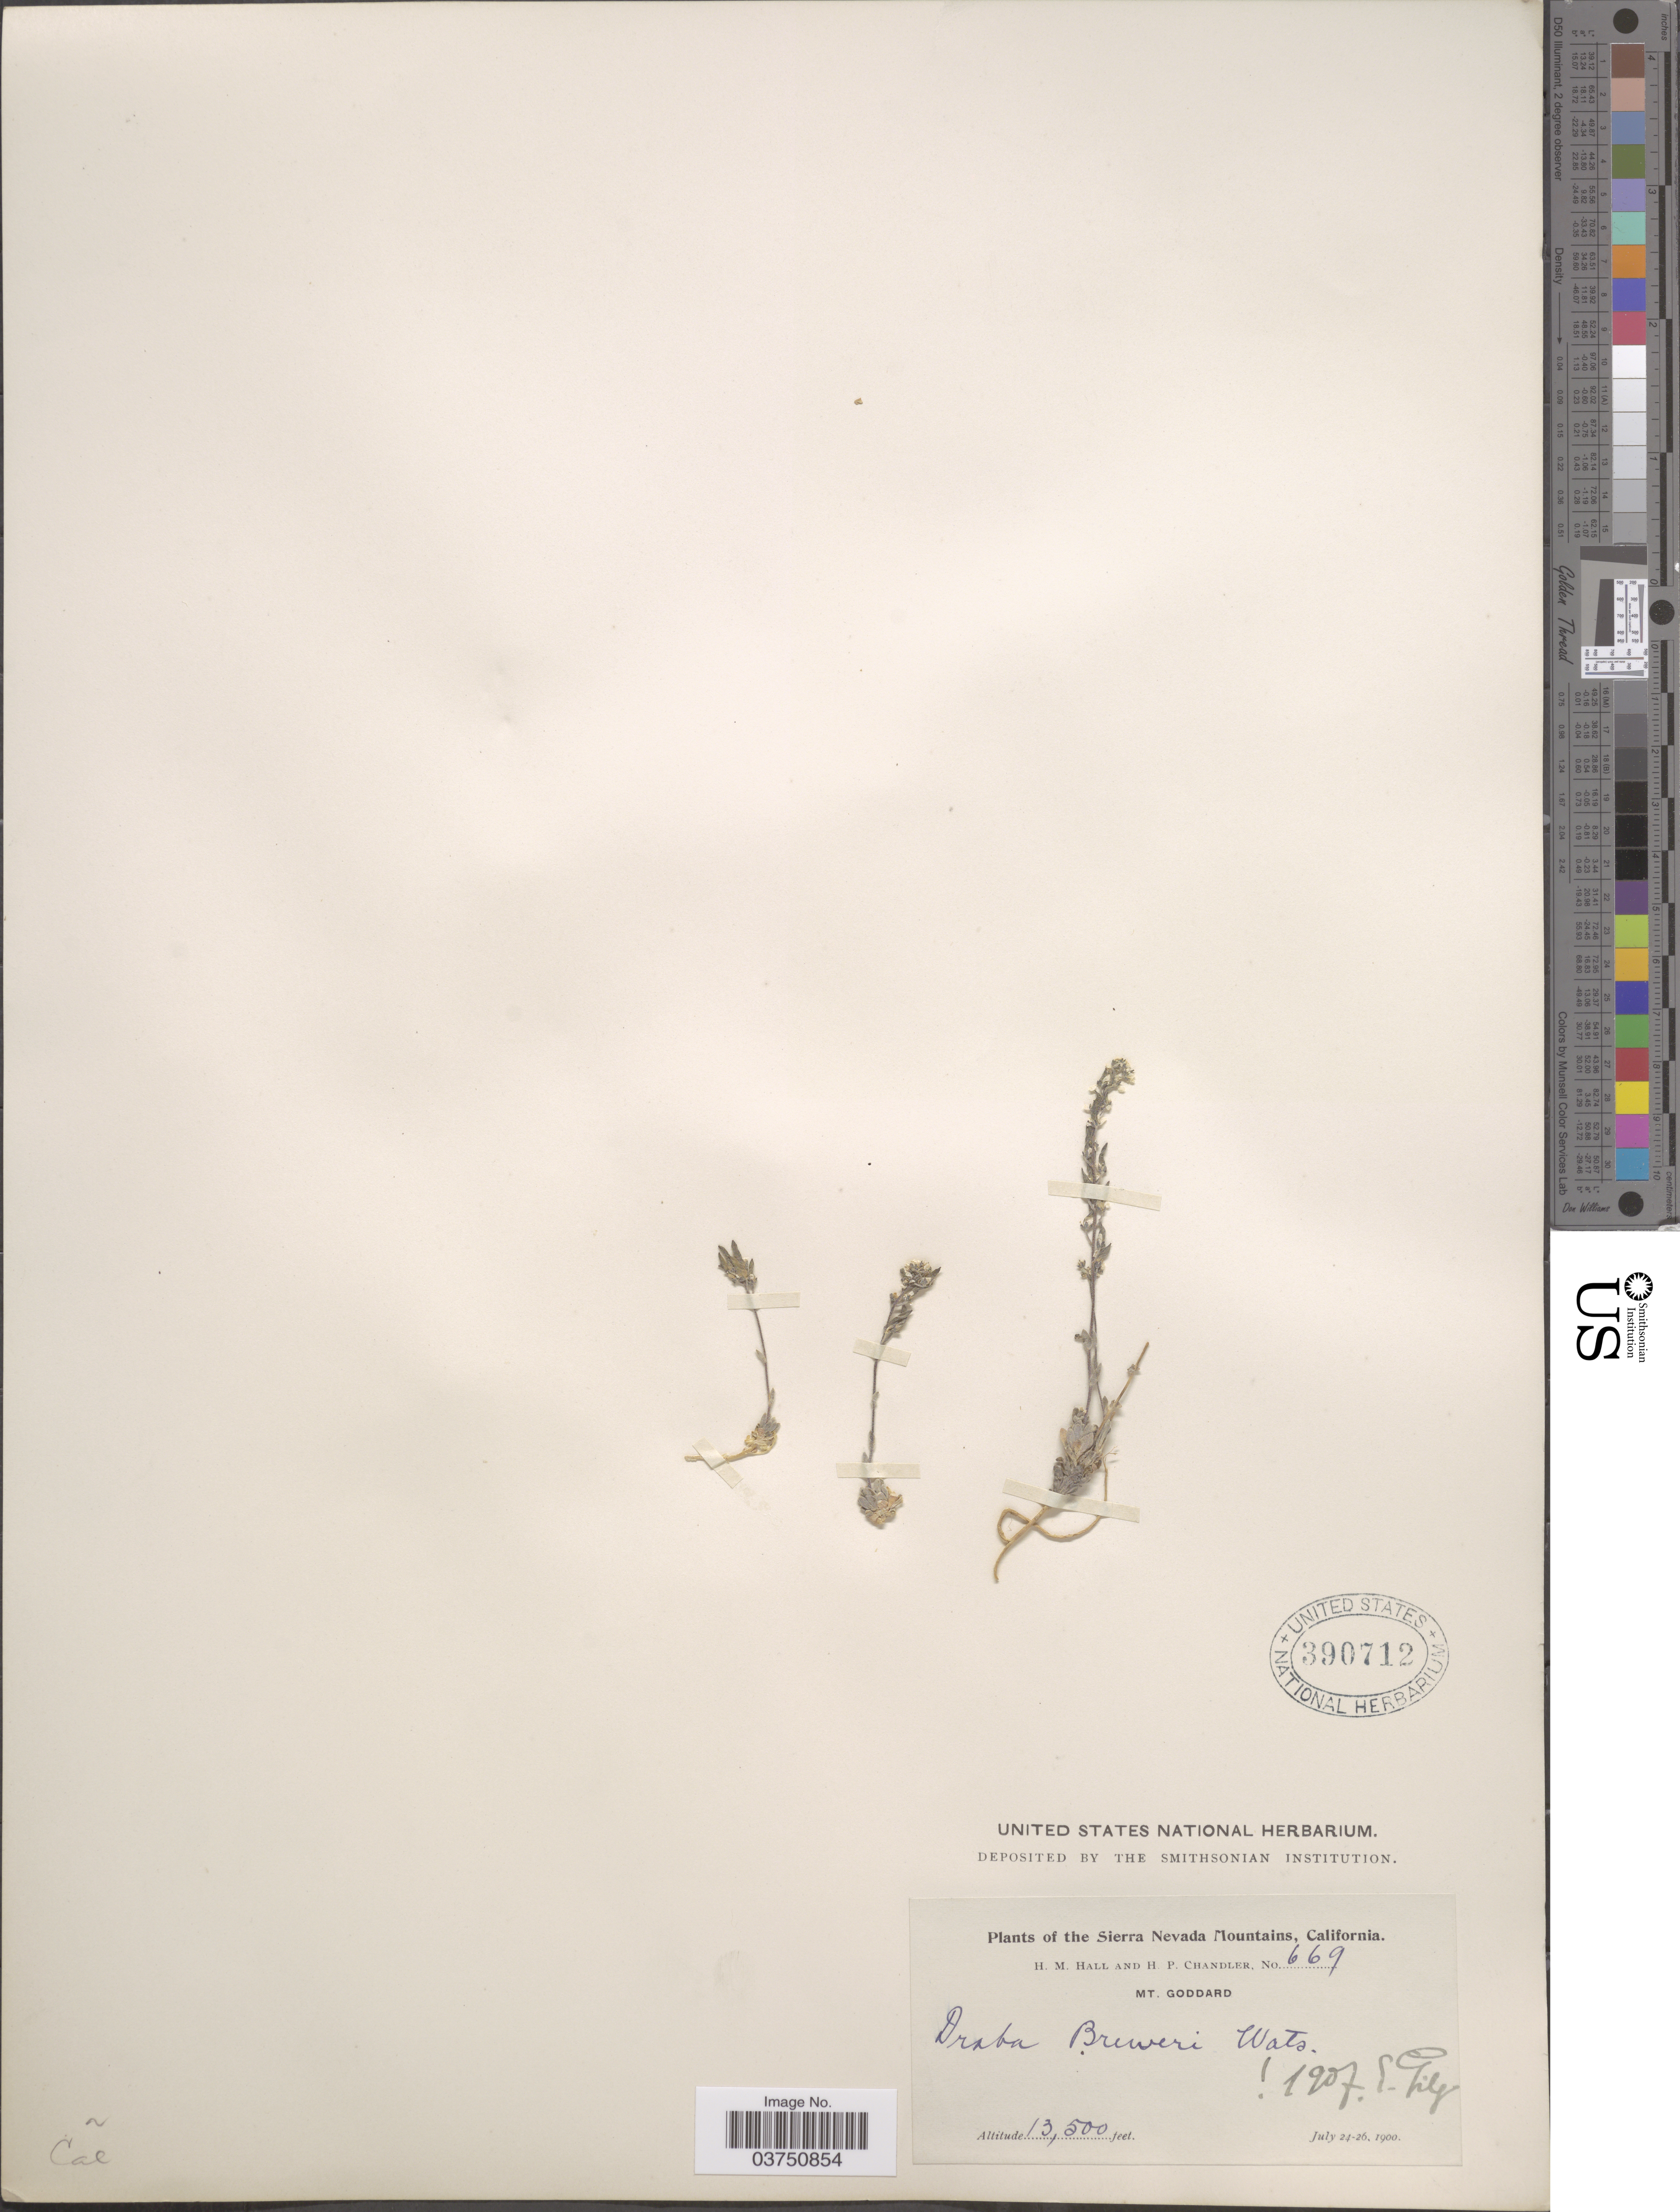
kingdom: Plantae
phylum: Tracheophyta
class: Magnoliopsida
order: Brassicales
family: Brassicaceae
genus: Draba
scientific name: Draba breweri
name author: S. Watson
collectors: H. M. Hall & H. Chandler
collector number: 669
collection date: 1900-07-24/1900-07-26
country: United States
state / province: California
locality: The Sierra Nevada Mountains. Mt. Goddard.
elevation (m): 4115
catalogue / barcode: US 390712